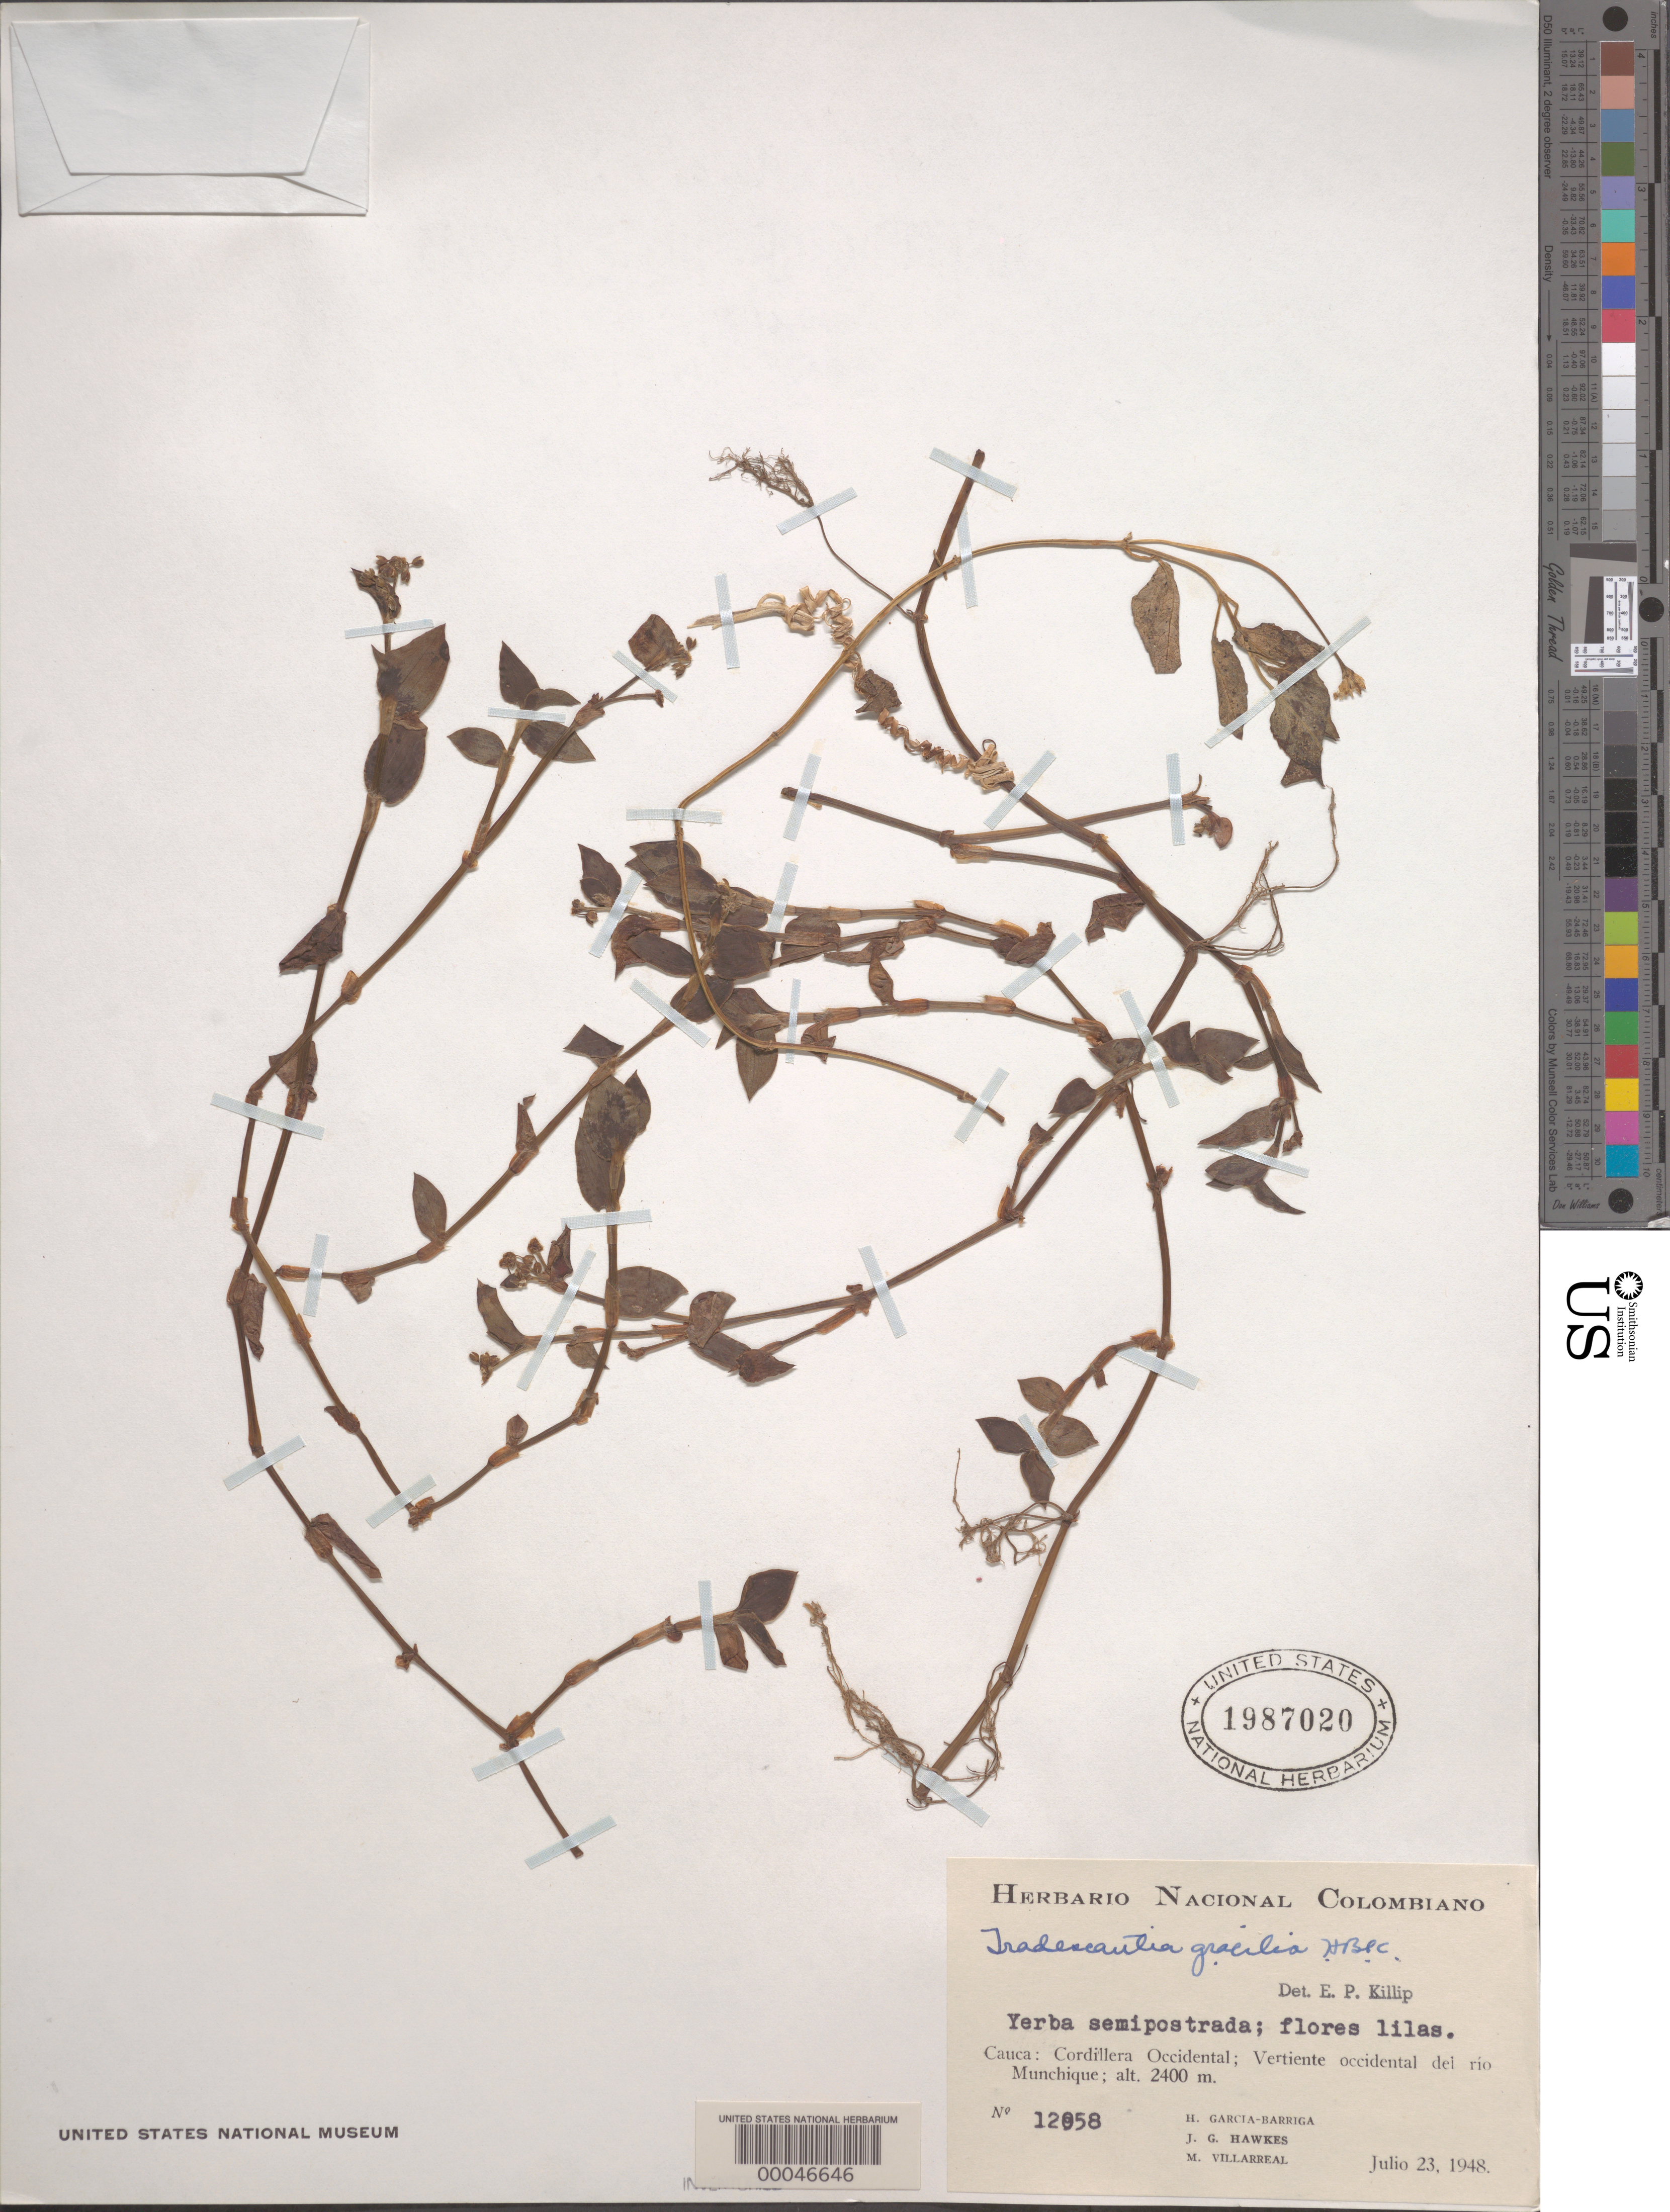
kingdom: Plantae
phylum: Tracheophyta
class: Liliopsida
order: Commelinales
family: Commelinaceae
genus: Callisia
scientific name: Callisia gracilis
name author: (Kunth) D.R. Hunt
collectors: H. García Barriga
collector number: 12058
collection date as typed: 23 Jul 1948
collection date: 1948-07-23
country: Colombia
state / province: Cauca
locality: Cordillera Occidental, near Rio Munchique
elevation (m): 2400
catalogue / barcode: US 1987020